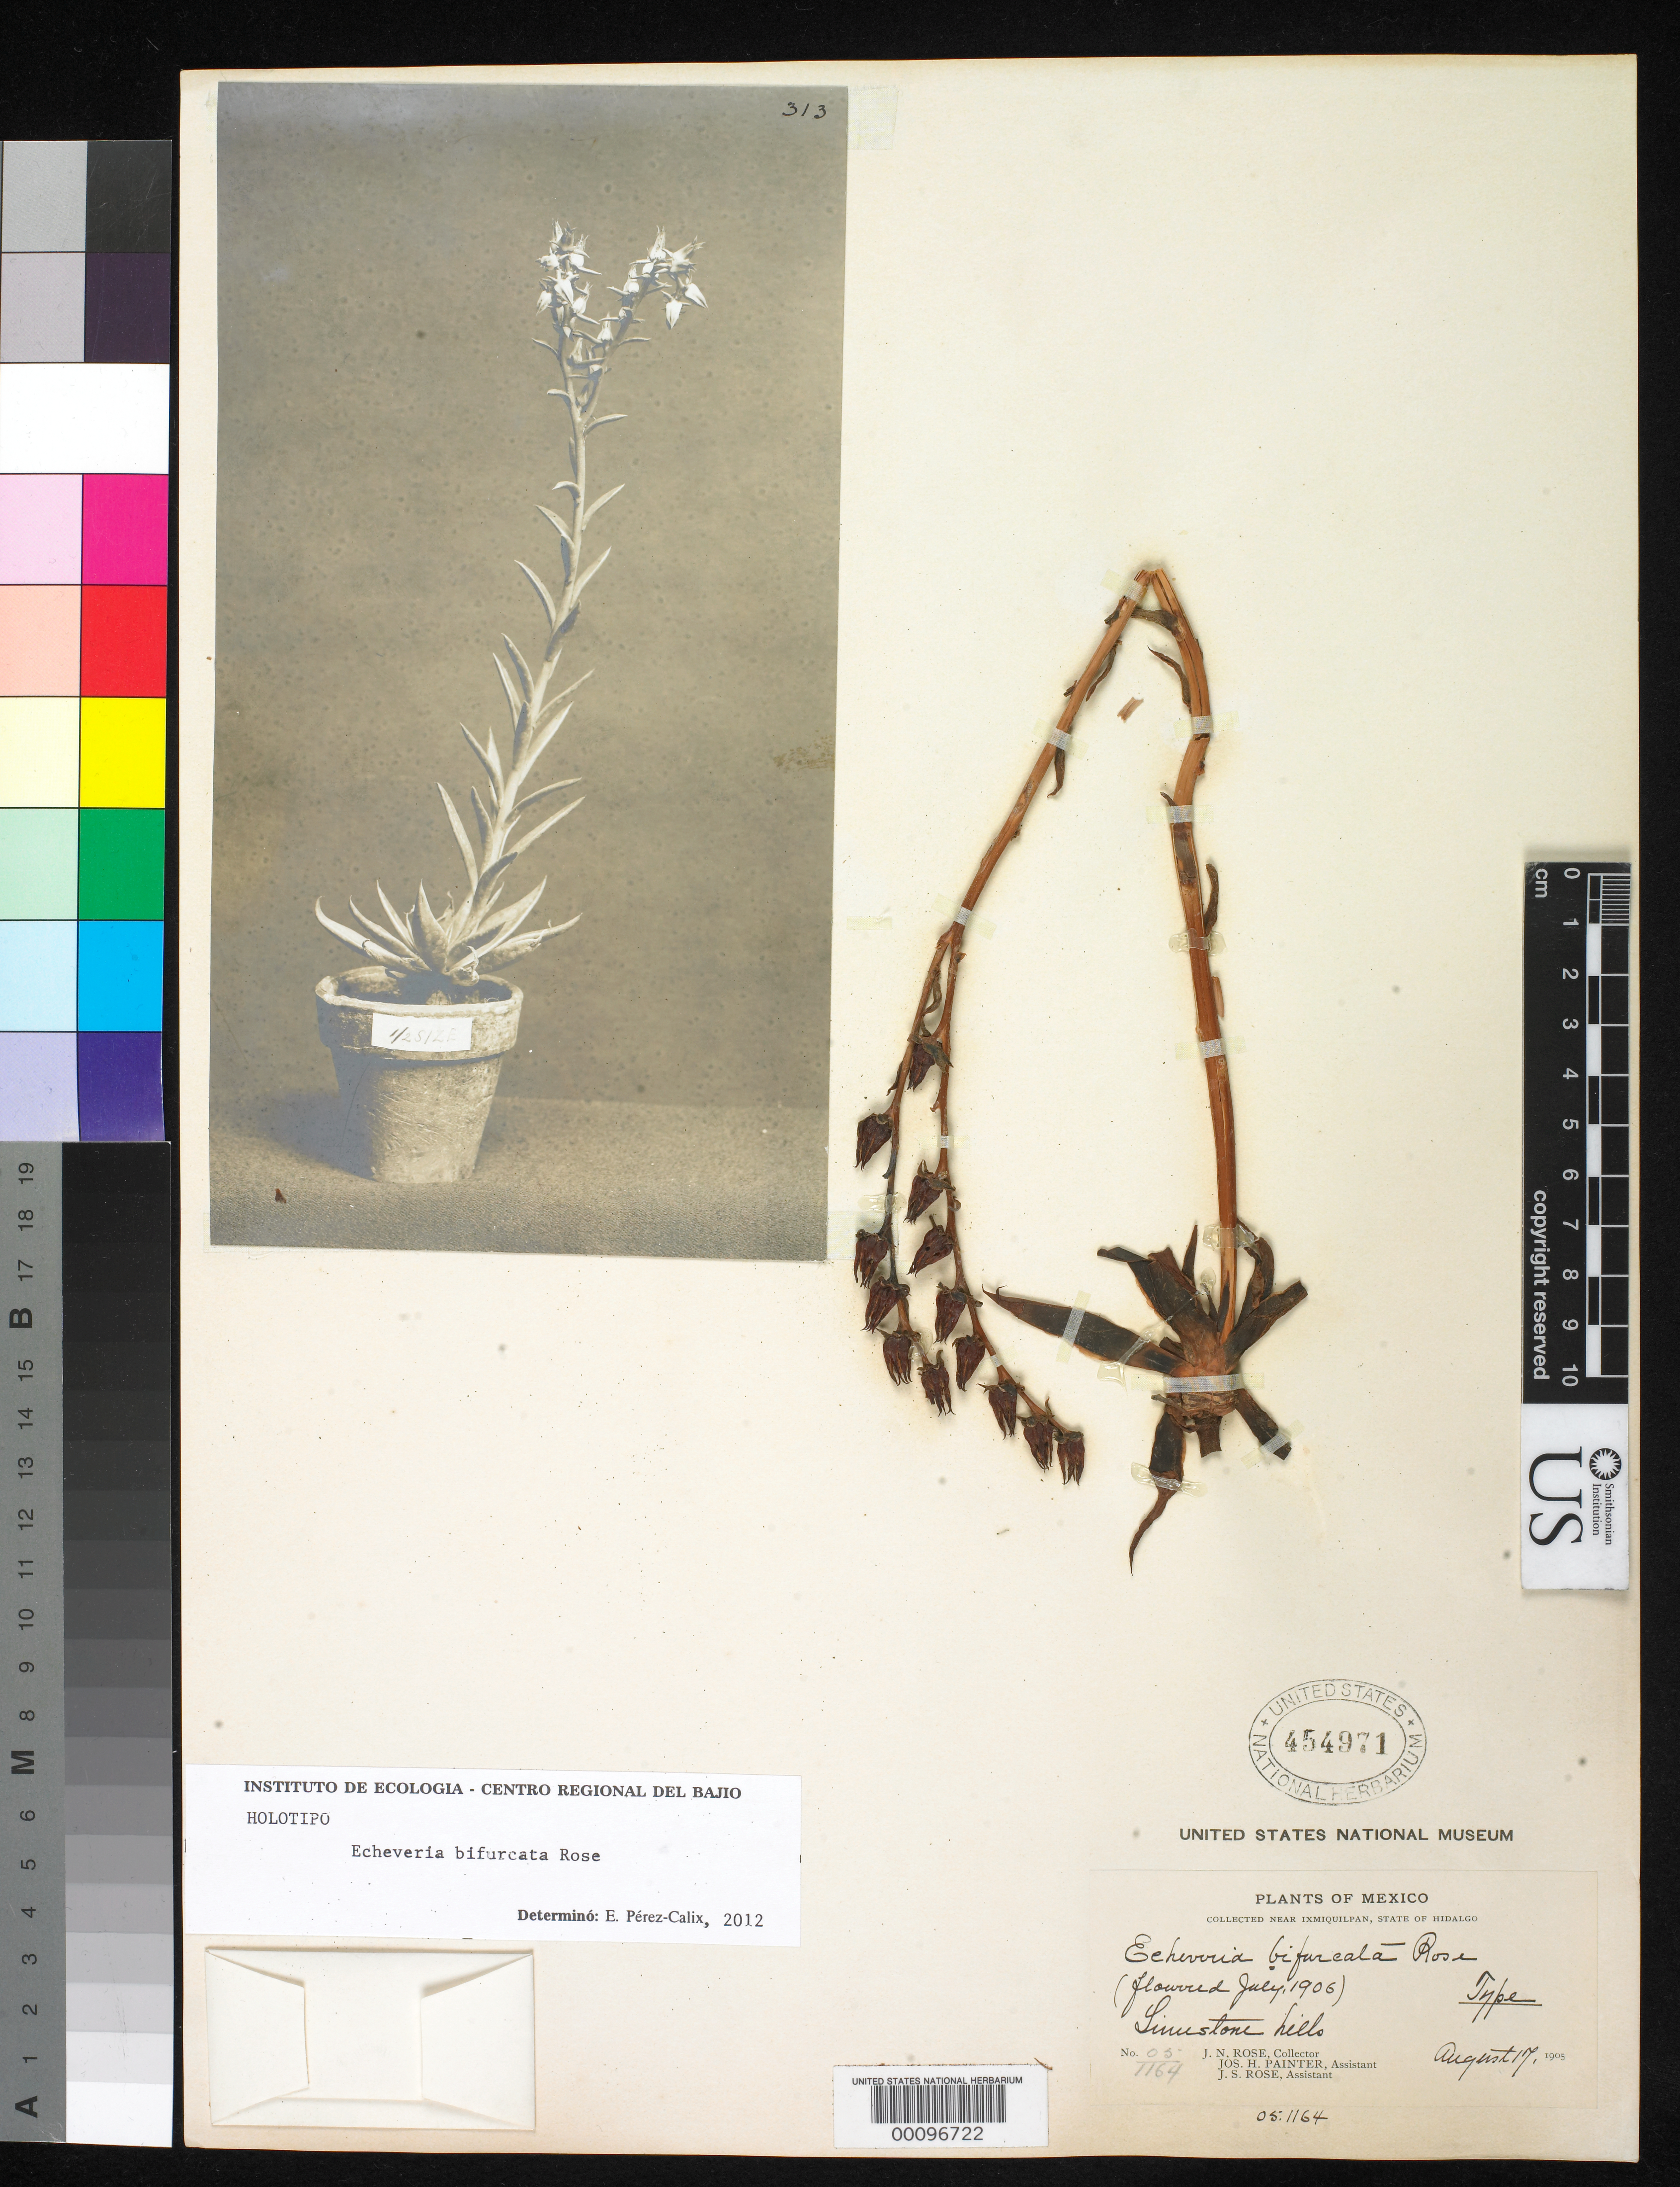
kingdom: Plantae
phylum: Tracheophyta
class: Magnoliopsida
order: Saxifragales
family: Crassulaceae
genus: Echeveria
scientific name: Echeveria bifurcata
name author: Rose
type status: Holotype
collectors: J. N. Rose, J. H. Painter & J. S. Rose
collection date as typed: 17 Aug 1905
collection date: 1905-08-17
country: Mexico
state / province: Hidalgo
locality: Near Ixmiquilpan.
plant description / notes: Specimen made from cultivated plant (photo attached), greenhouse accession number 05.1164, flowered in cultivation July 1906. According to protologue collected in the wild July 1905, but date on label is 17 Aug 1905. This sheet (USNH 454971) is unambiguously the holotype (cited by USNH sheet number in protologue). A second US sheet (USNH 454970) with same greenhouse number also annotated "Type" is presumably an isotype but date on label is 28 July 1905.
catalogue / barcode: US 454971